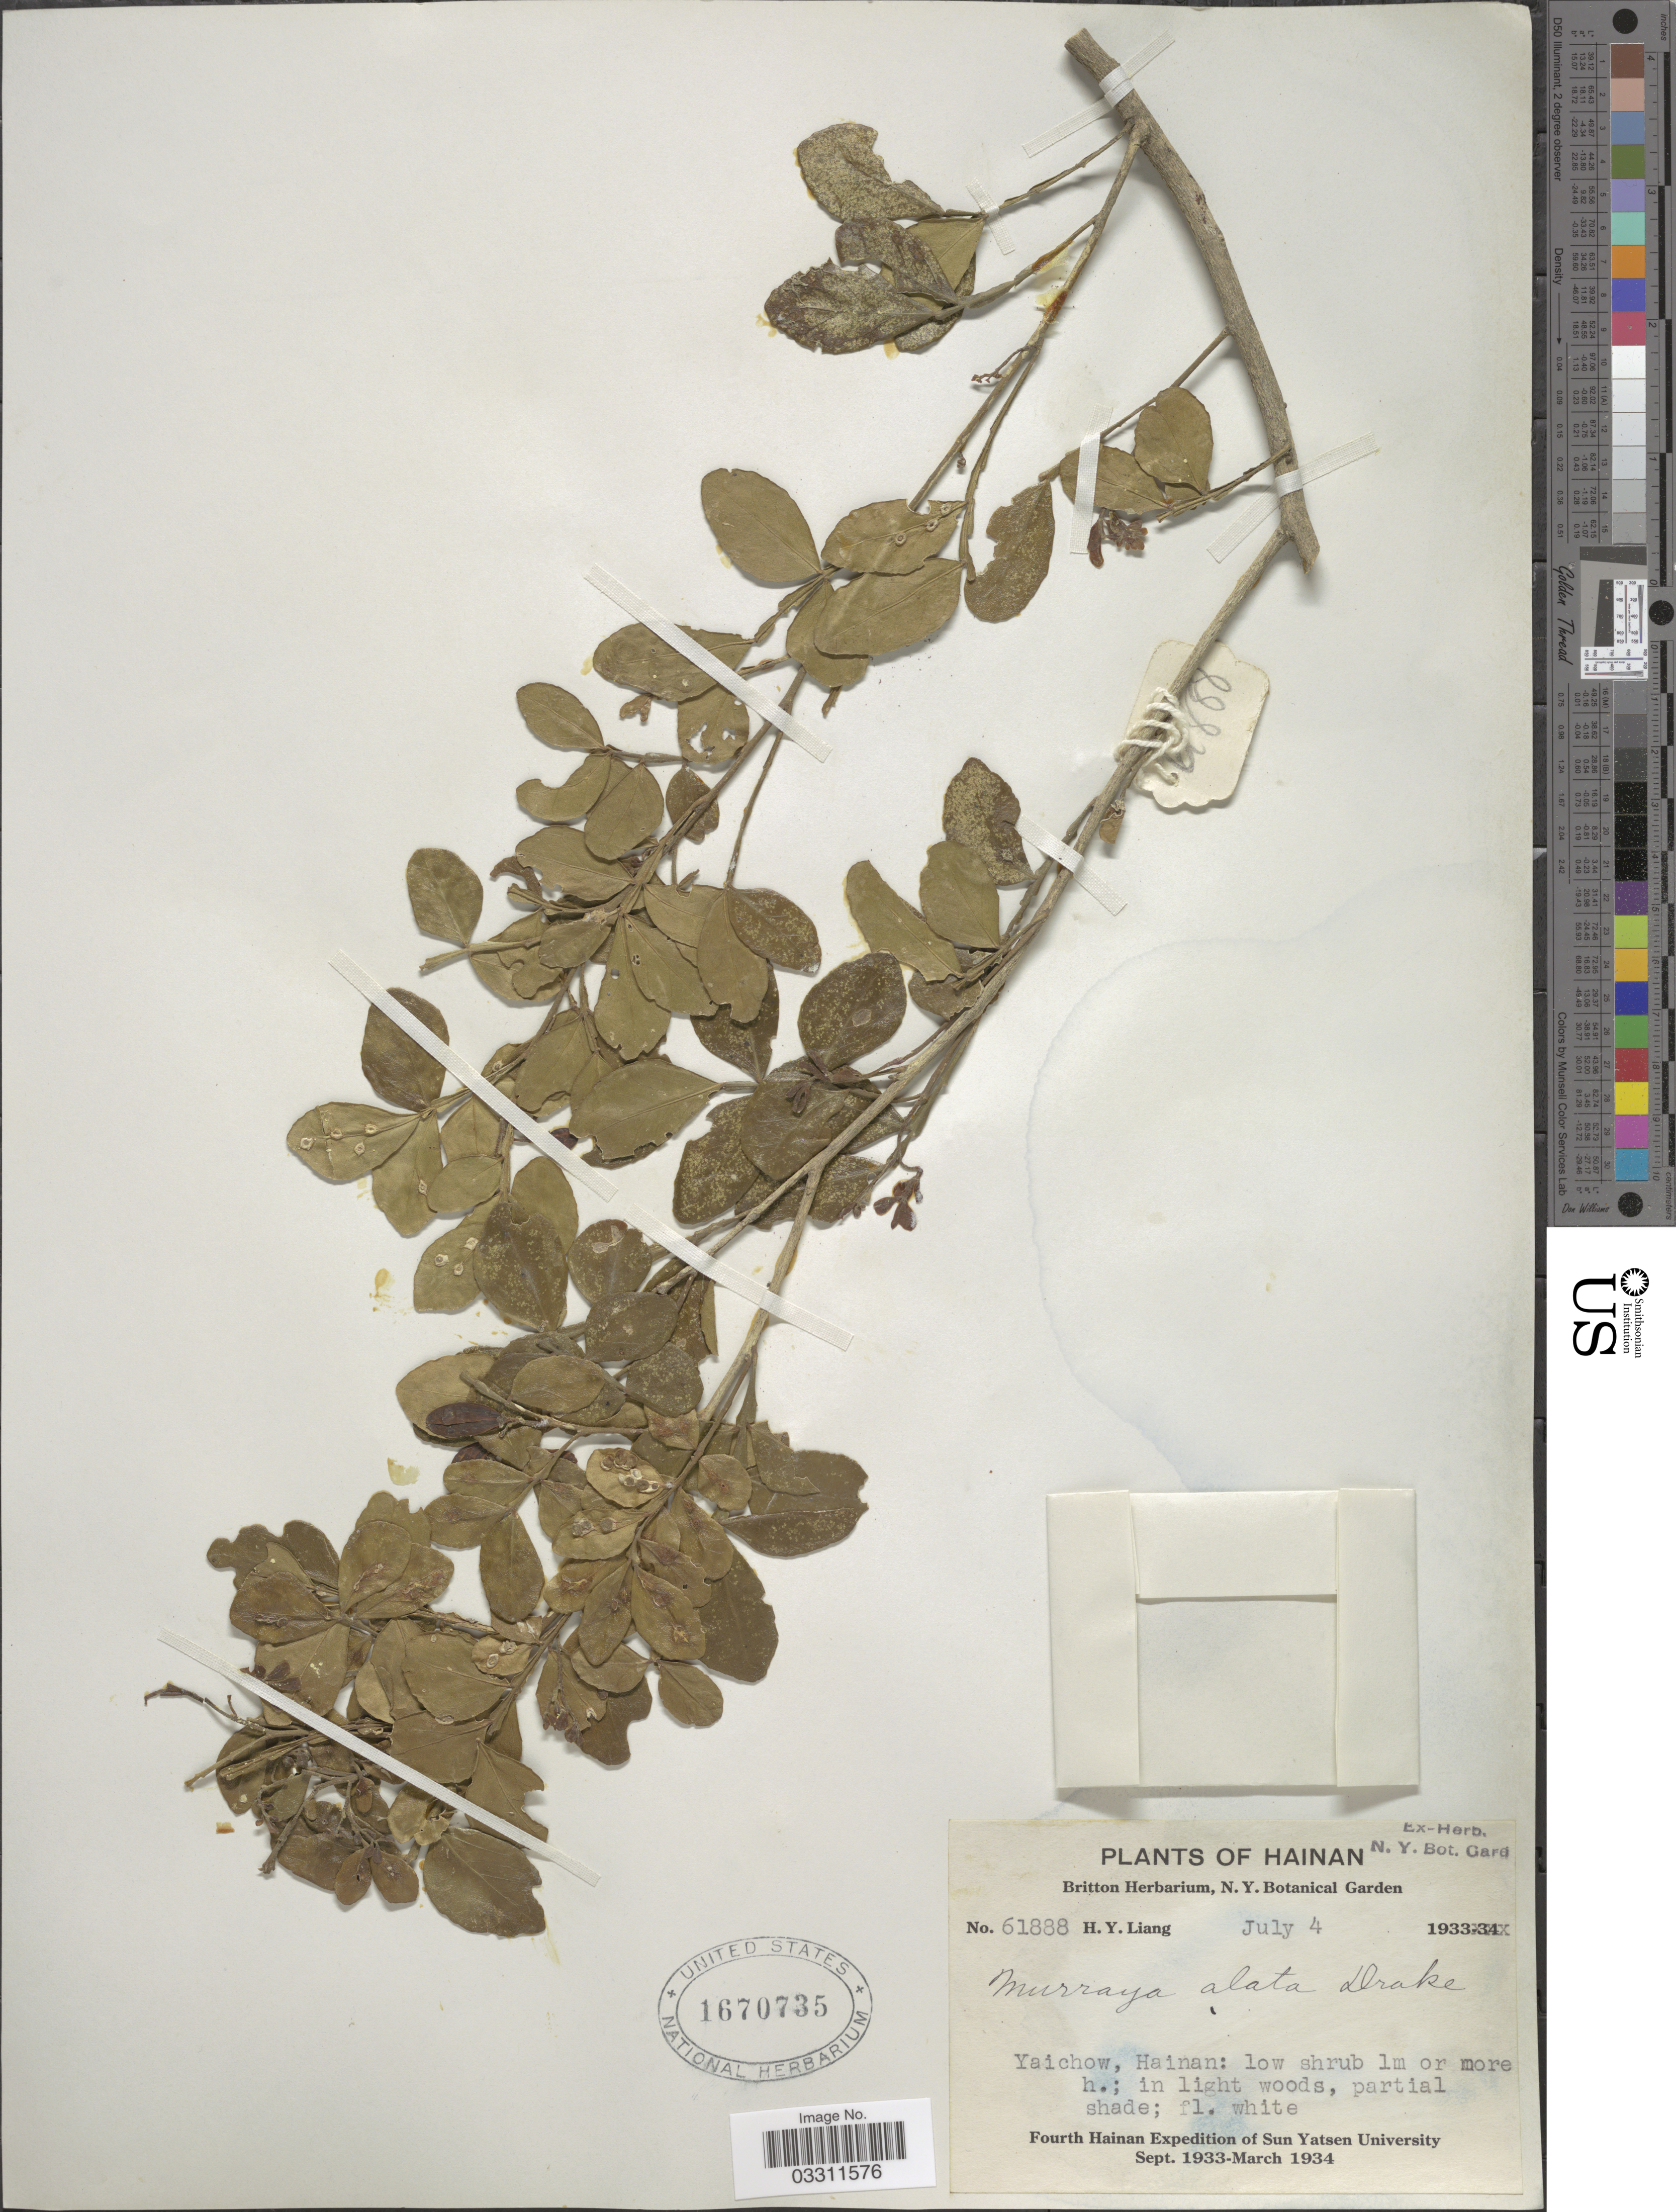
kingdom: Plantae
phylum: Tracheophyta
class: Magnoliopsida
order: Sapindales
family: Rutaceae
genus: Murraya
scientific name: Murraya alata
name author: Drake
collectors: H. Y. Liang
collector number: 61888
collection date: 1933-07-04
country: China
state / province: Hainan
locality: Yaichow, Hainan.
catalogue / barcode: US 1670735